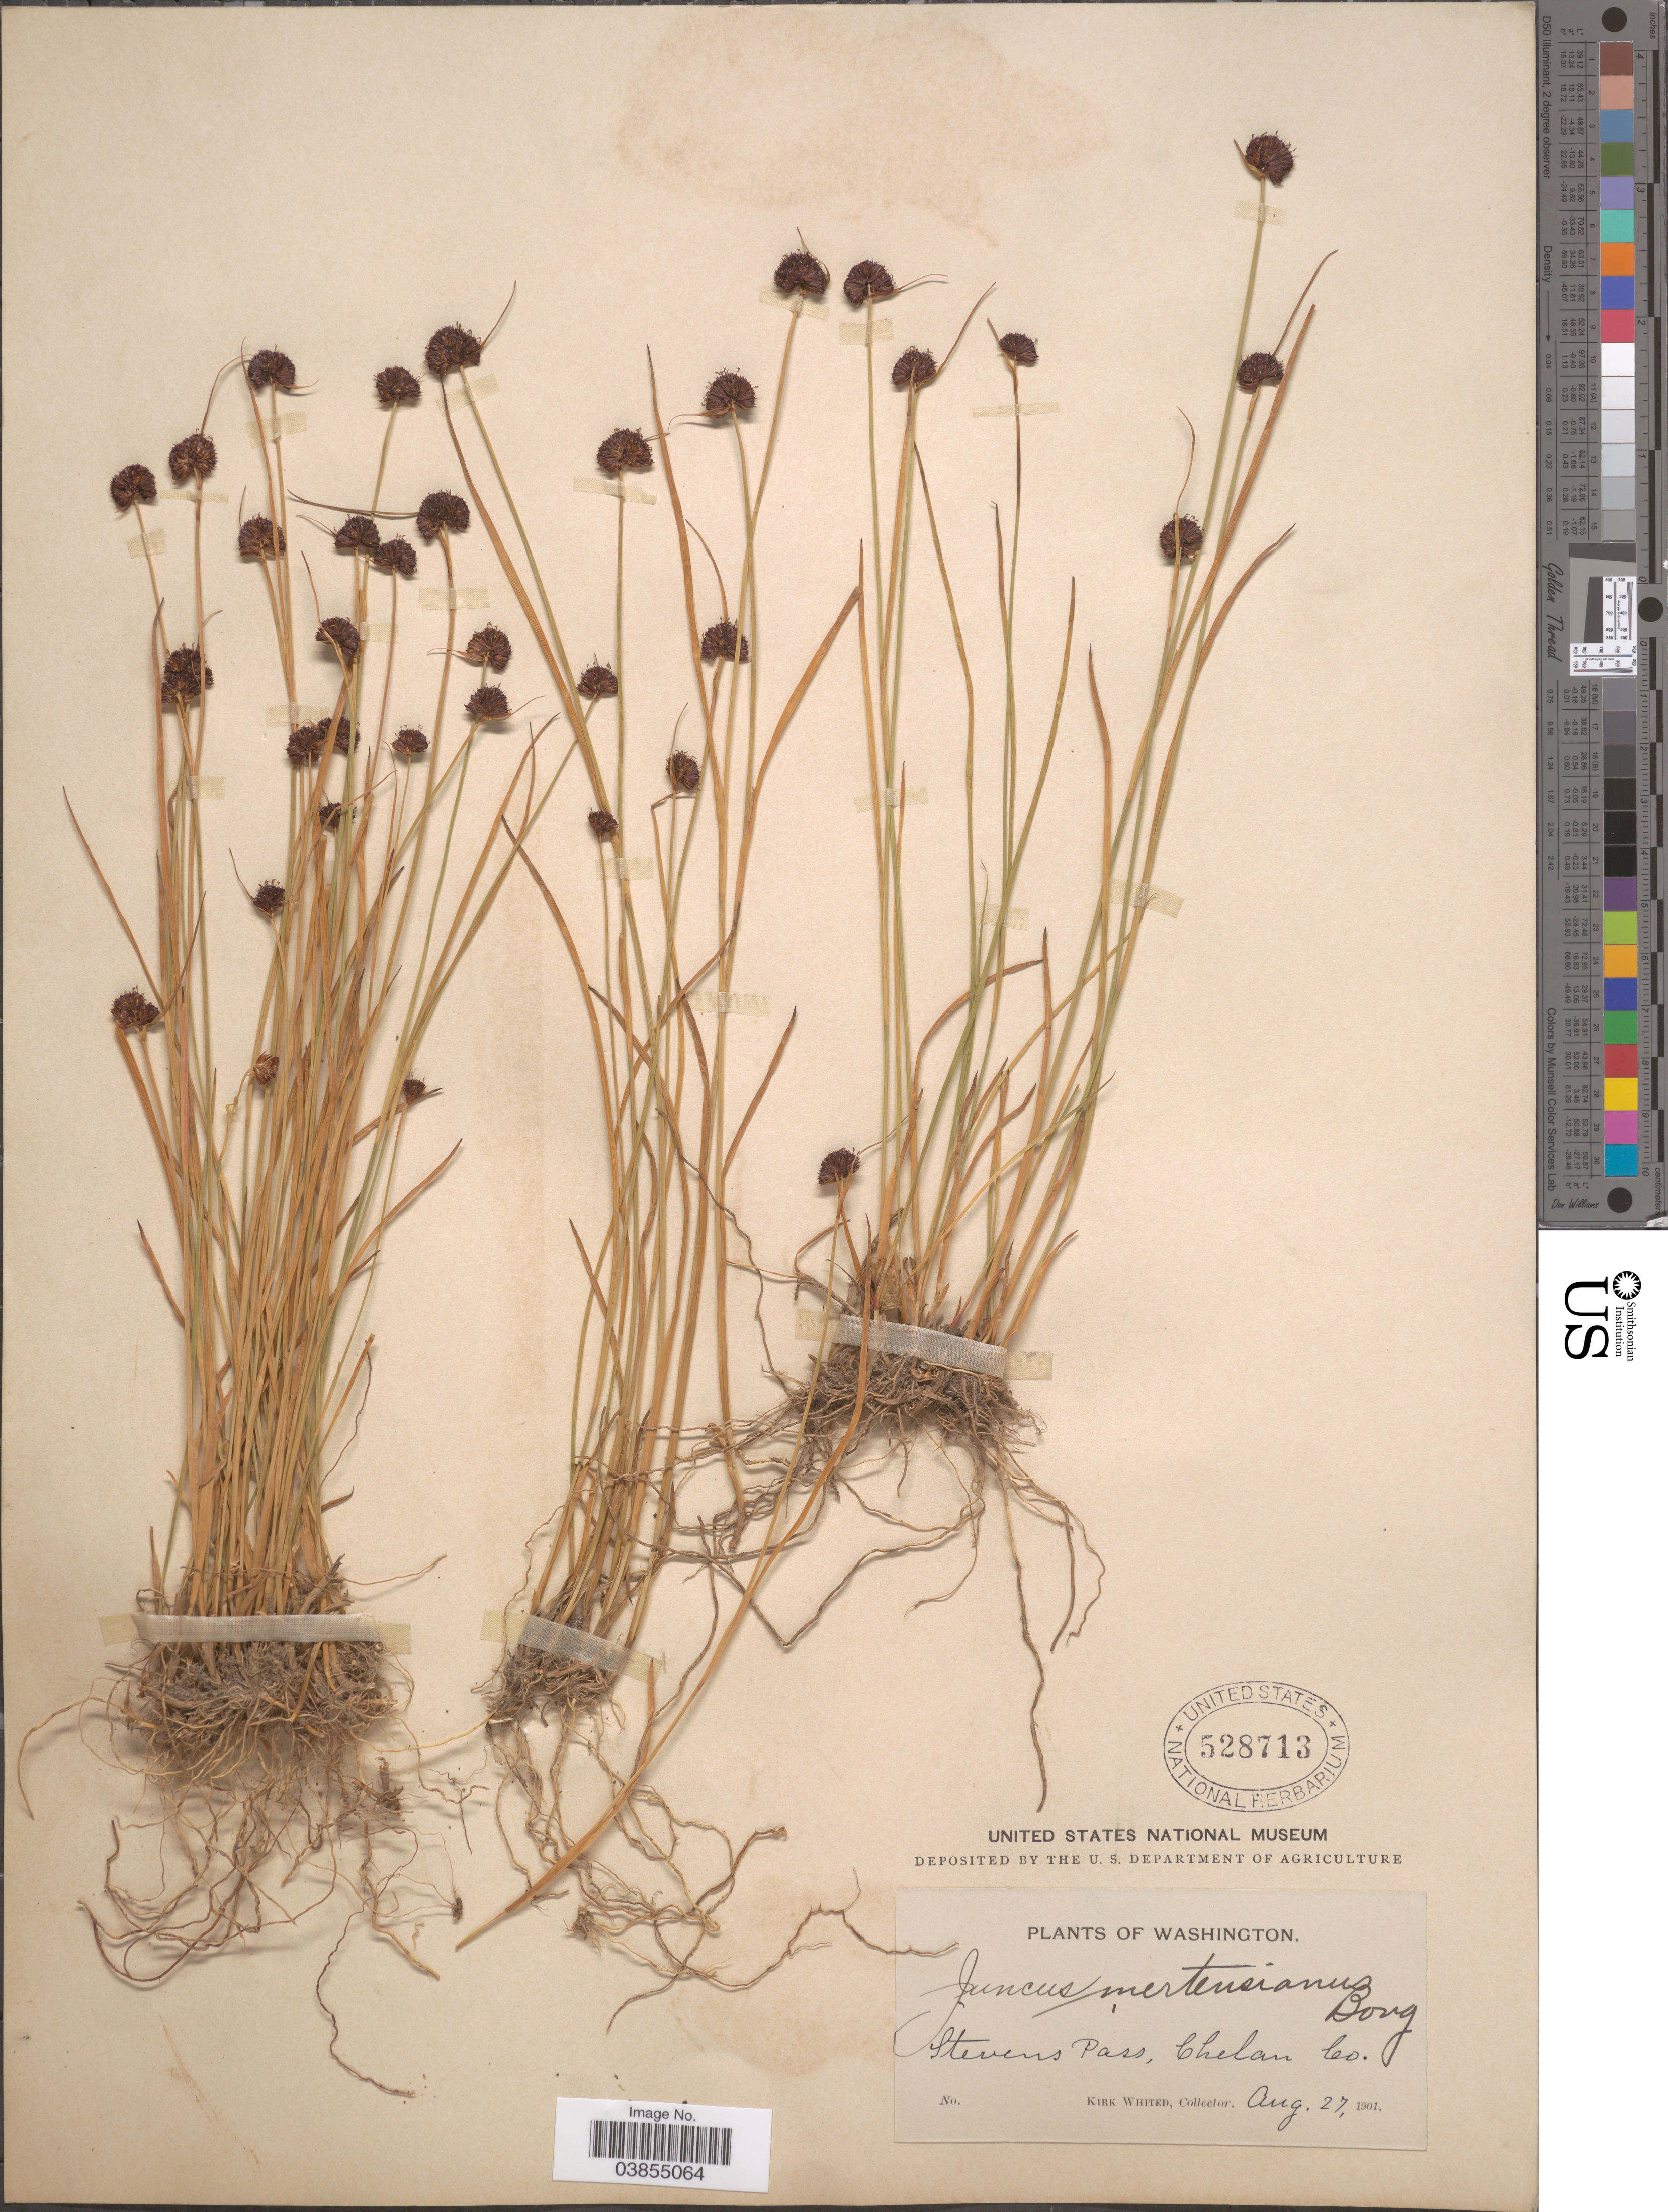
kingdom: Plantae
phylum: Tracheophyta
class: Liliopsida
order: Poales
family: Juncaceae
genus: Juncus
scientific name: Juncus mertensianus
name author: Bong.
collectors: K. Whited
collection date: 1901-08-27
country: United States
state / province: Washington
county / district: Chelan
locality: Stevens Pass, Chelan Co.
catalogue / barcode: US 528713